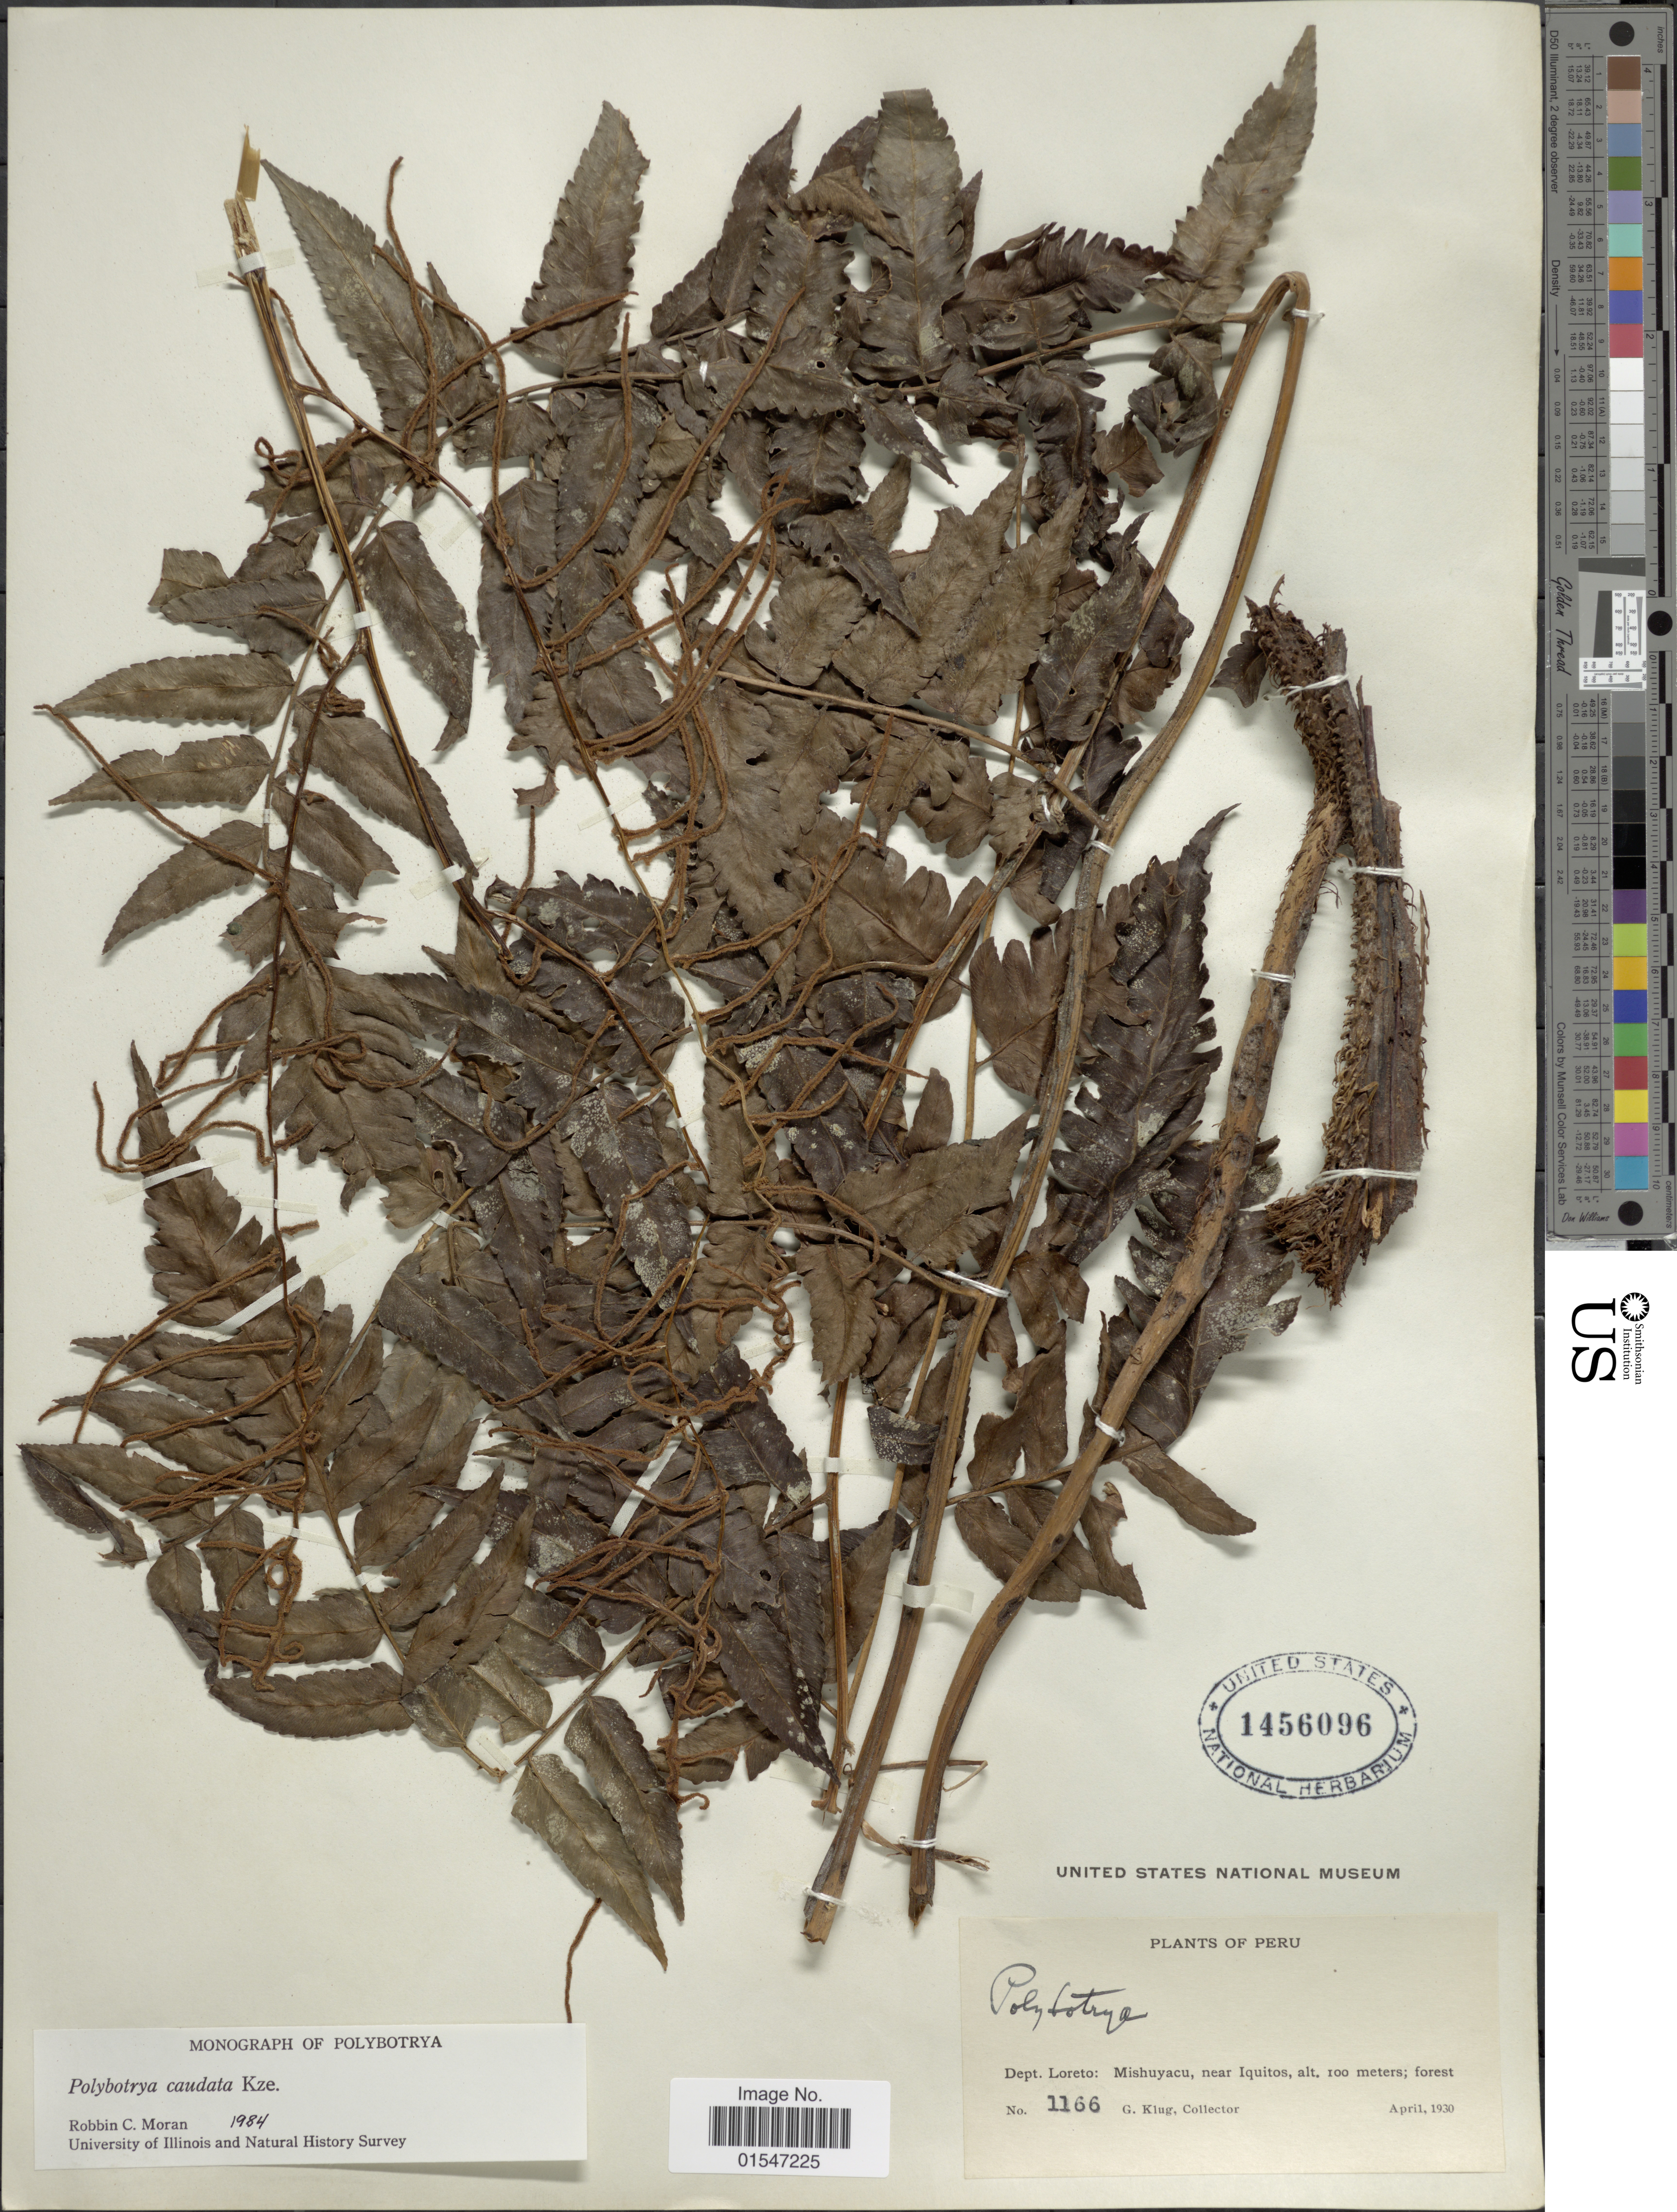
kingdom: Plantae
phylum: Tracheophyta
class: Polypodiopsida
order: Polypodiales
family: Dryopteridaceae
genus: Polybotrya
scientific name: Polybotrya caudata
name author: Kunze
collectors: G. Klug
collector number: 1166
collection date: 1930-03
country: Peru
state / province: Loreto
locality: Mishuyaco, near Iquitos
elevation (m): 100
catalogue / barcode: US 1456096